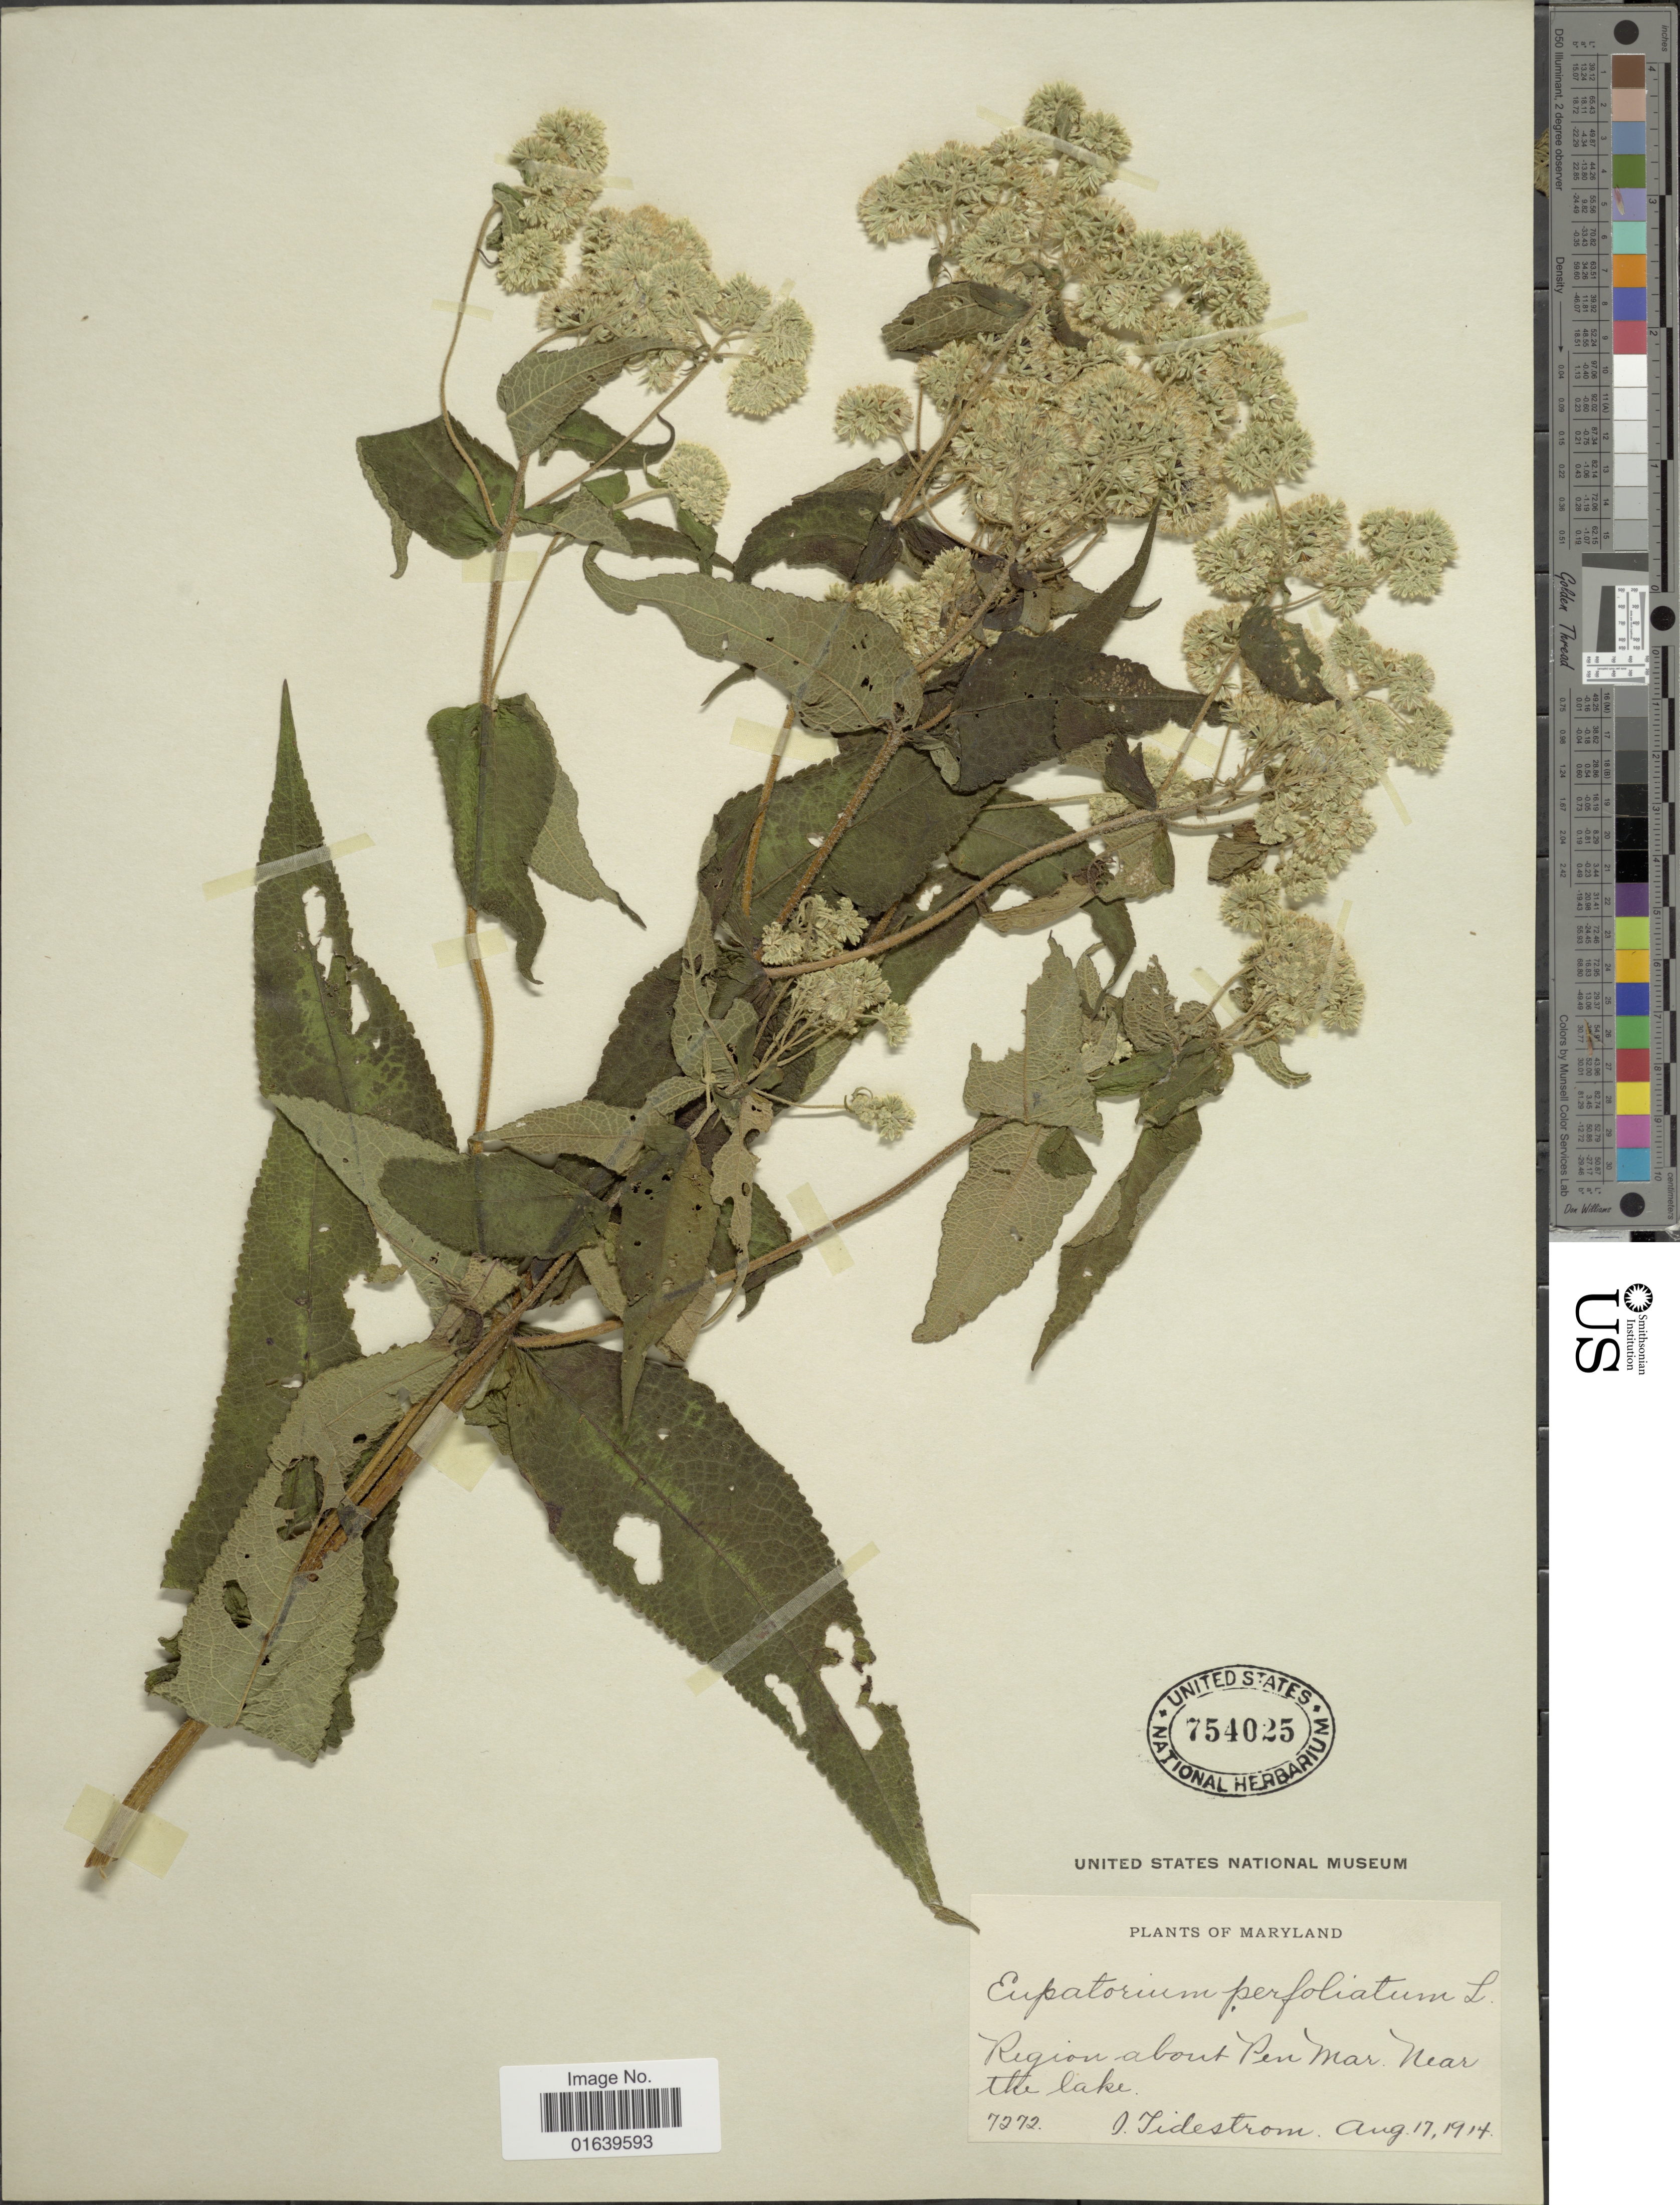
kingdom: Plantae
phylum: Tracheophyta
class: Magnoliopsida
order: Asterales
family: Asteraceae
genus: Eupatorium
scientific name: Eupatorium perfoliatum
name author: L.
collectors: I. F. Tidestrom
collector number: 7272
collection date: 1914-08-17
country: United States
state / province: Maryland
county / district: Washington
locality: Region about Pen Mar. Near the lake.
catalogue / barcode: US 754025